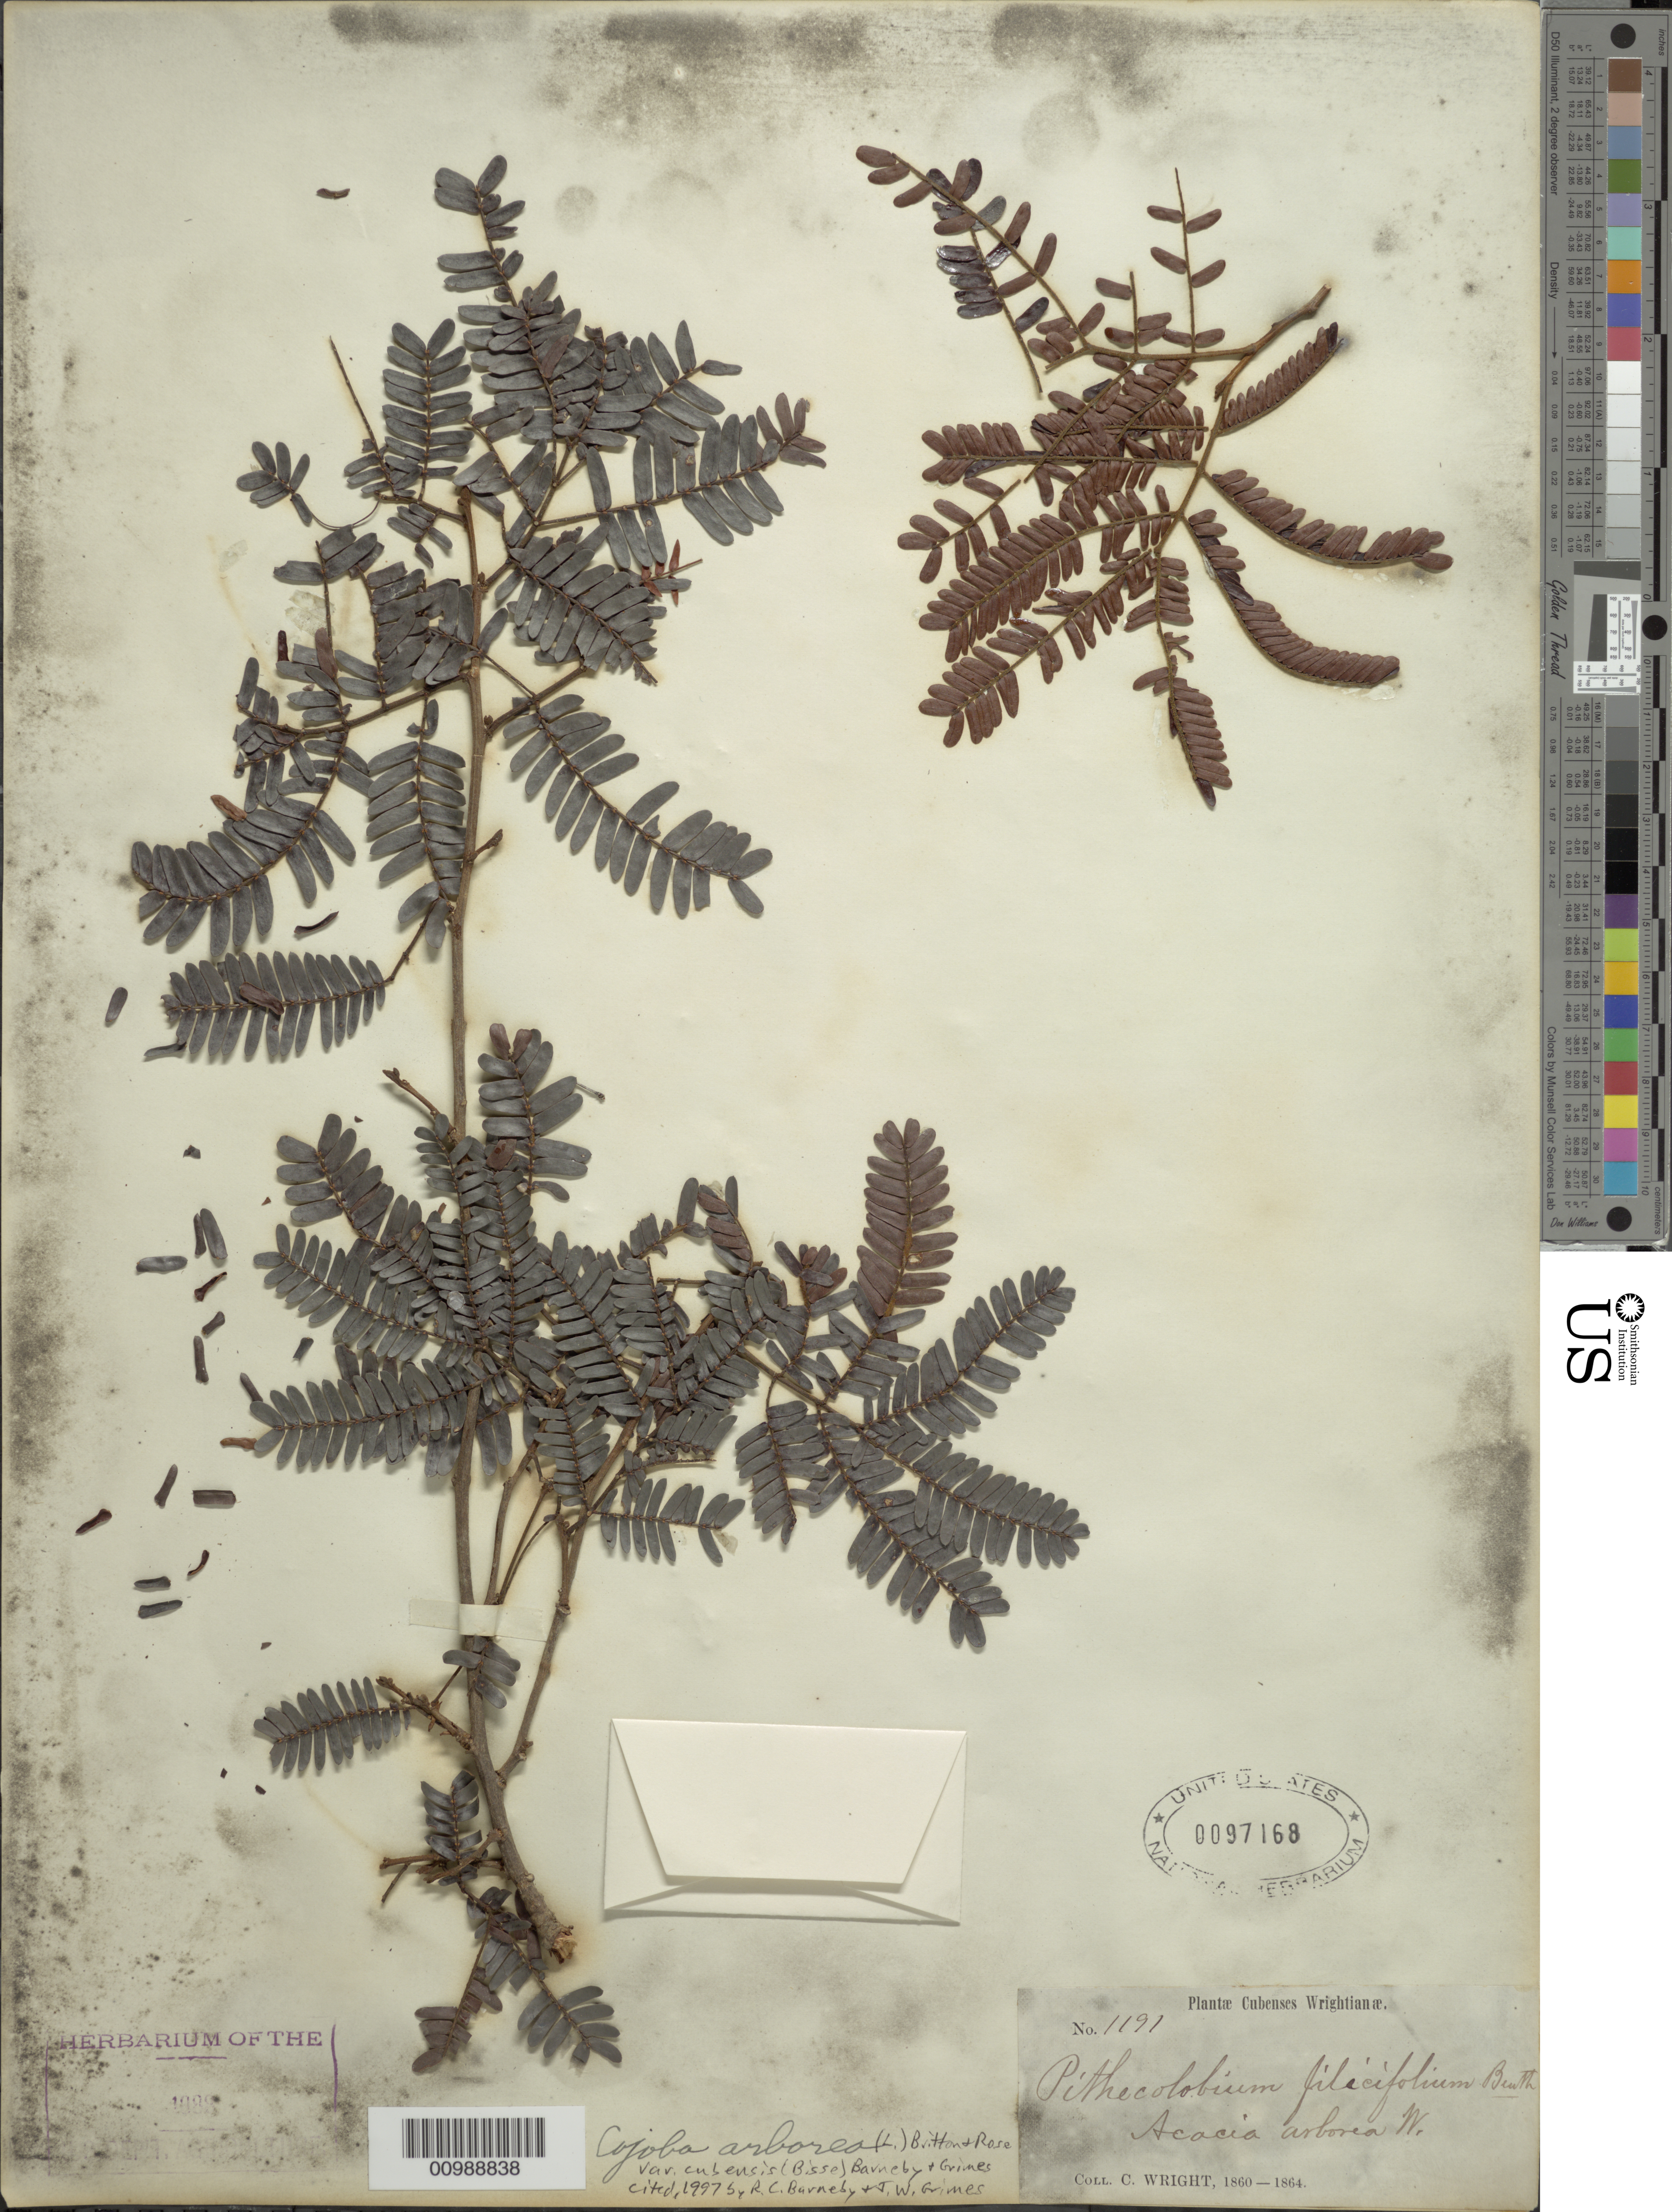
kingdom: Plantae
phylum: Tracheophyta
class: Magnoliopsida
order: Fabales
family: Fabaceae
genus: Cojoba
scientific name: Cojoba arborea var. cubensis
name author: (Bisse) Barneby & J.W. Grimes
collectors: C. Wright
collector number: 1191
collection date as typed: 1860 to 1864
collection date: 1860/1864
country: Cuba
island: Cuba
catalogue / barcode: US 97168